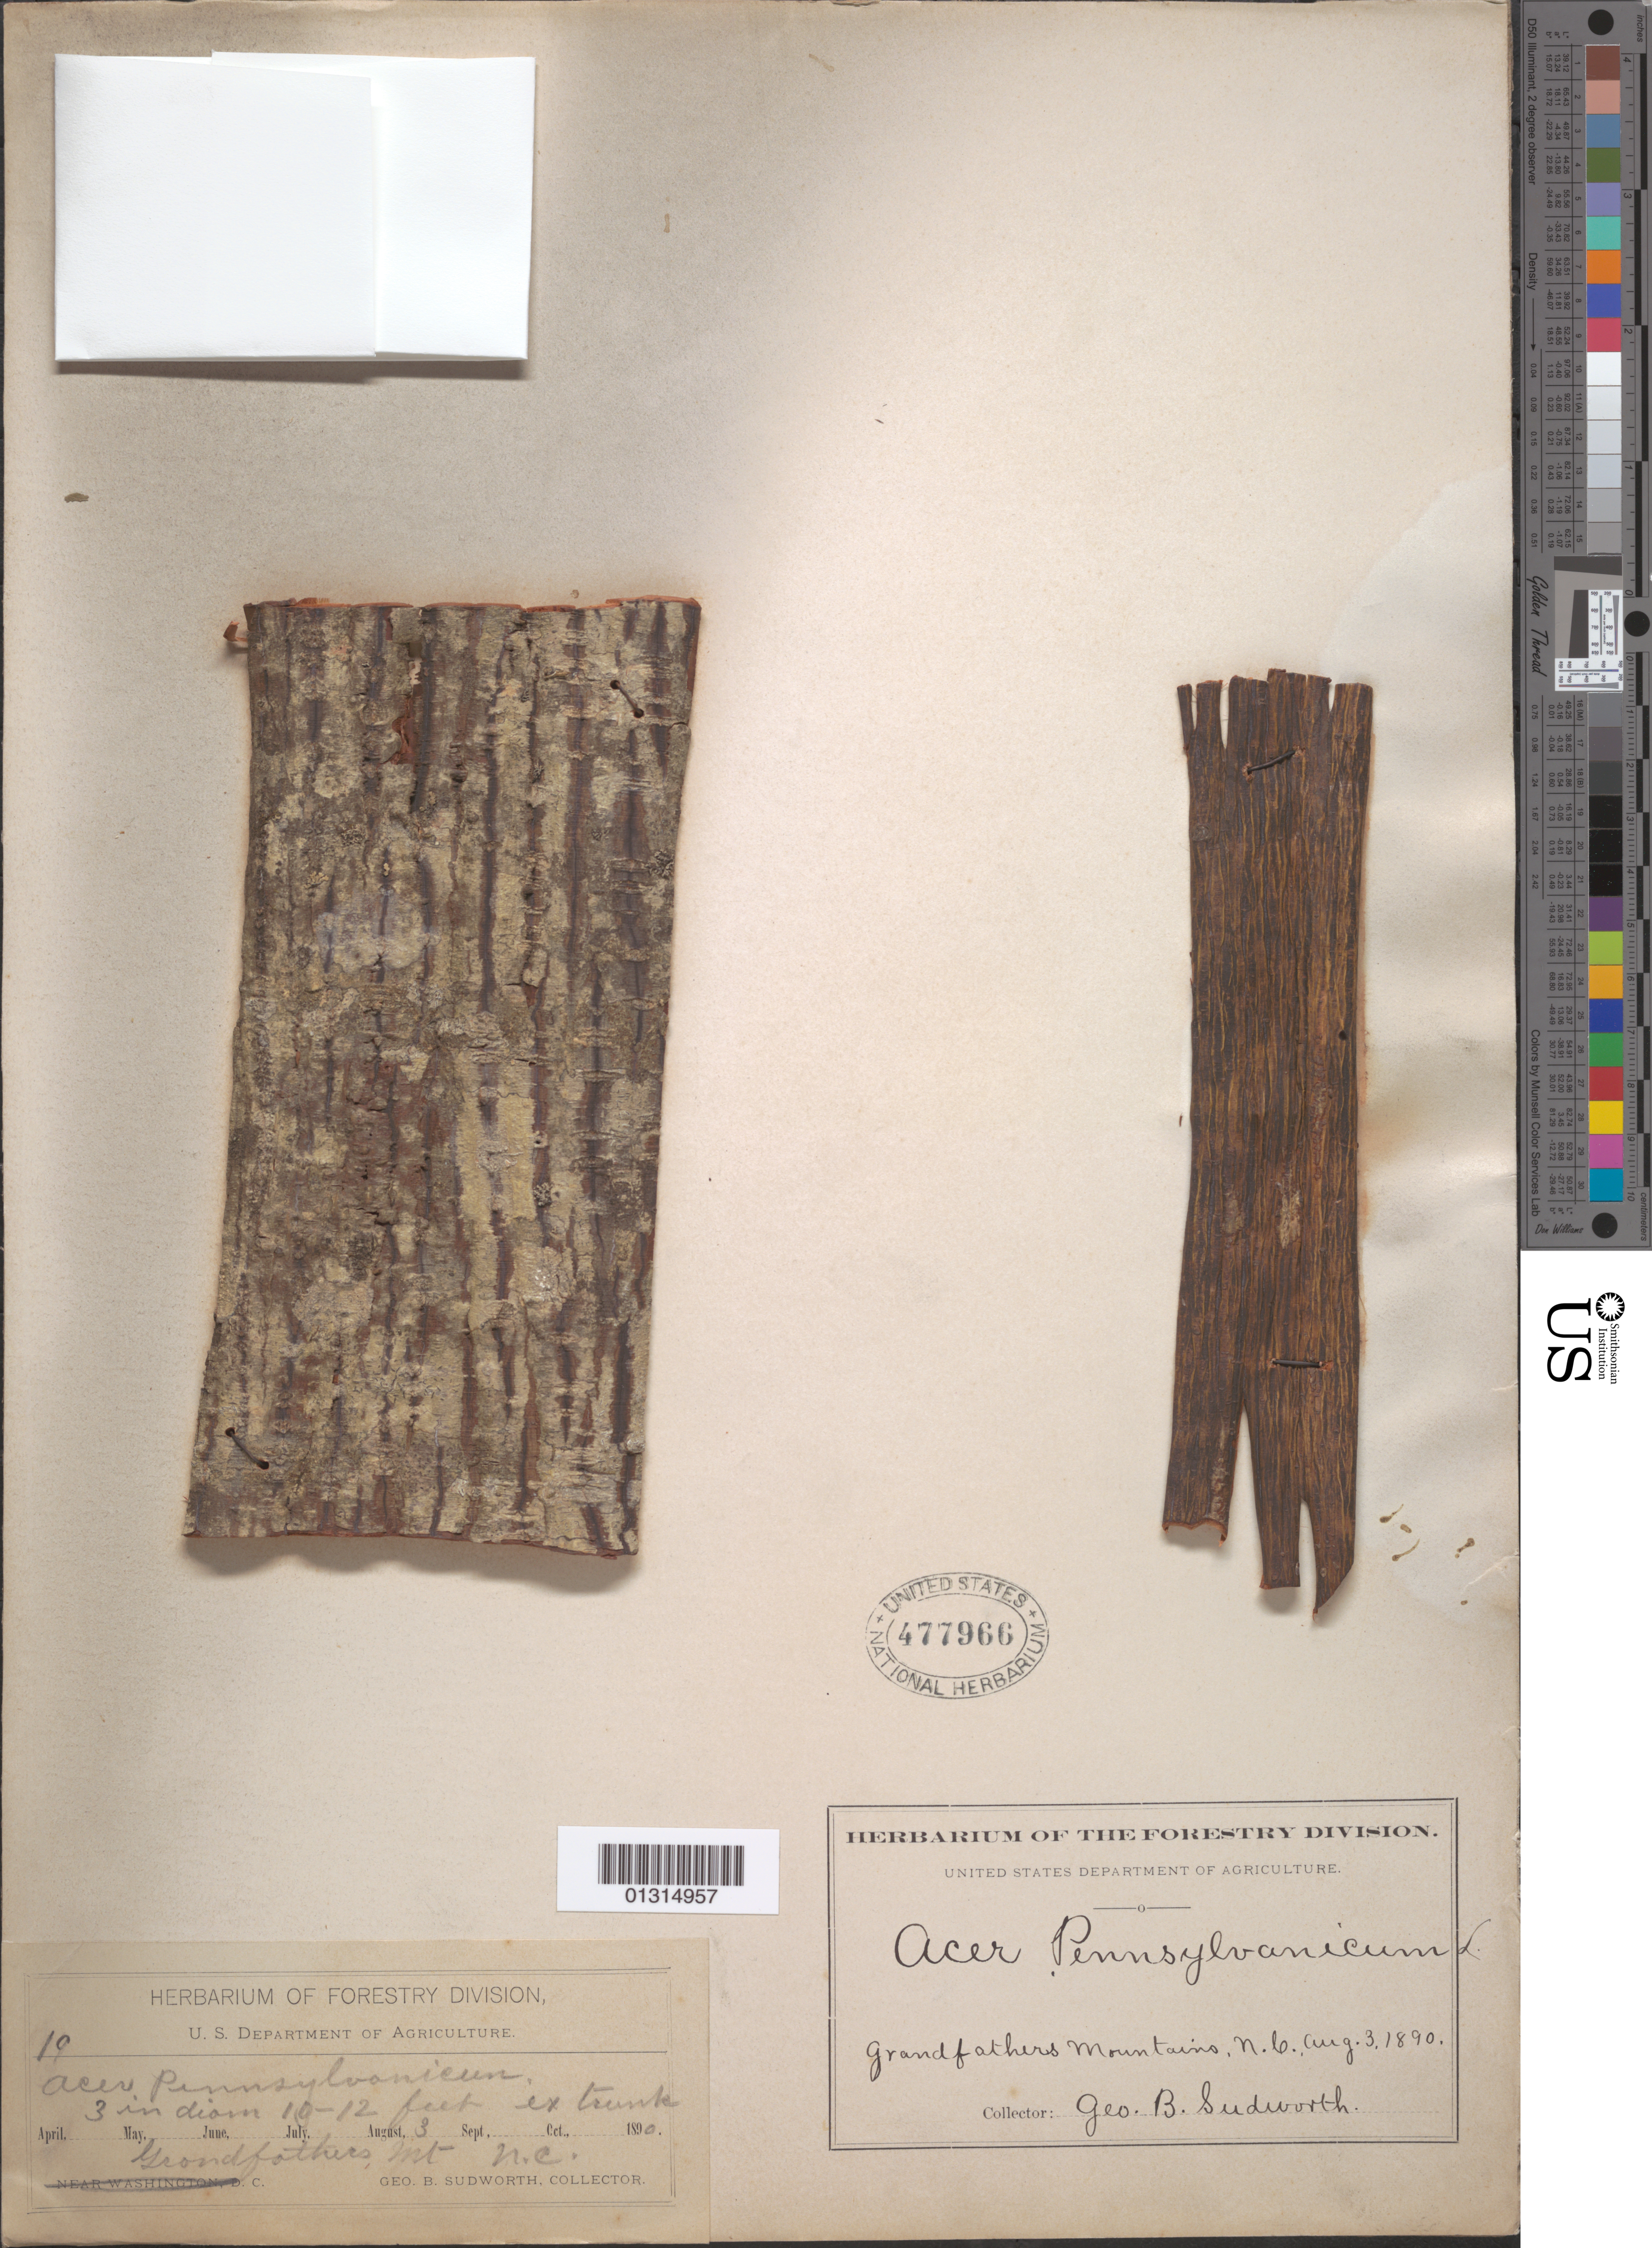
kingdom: Plantae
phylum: Tracheophyta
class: Magnoliopsida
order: Sapindales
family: Sapindaceae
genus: Acer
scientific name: Acer pensylvanicum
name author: L.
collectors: G. B. Sudworth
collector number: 19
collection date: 1890-08-03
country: United States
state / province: North Carolina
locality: Grandfather Mt.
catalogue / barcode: US 477966